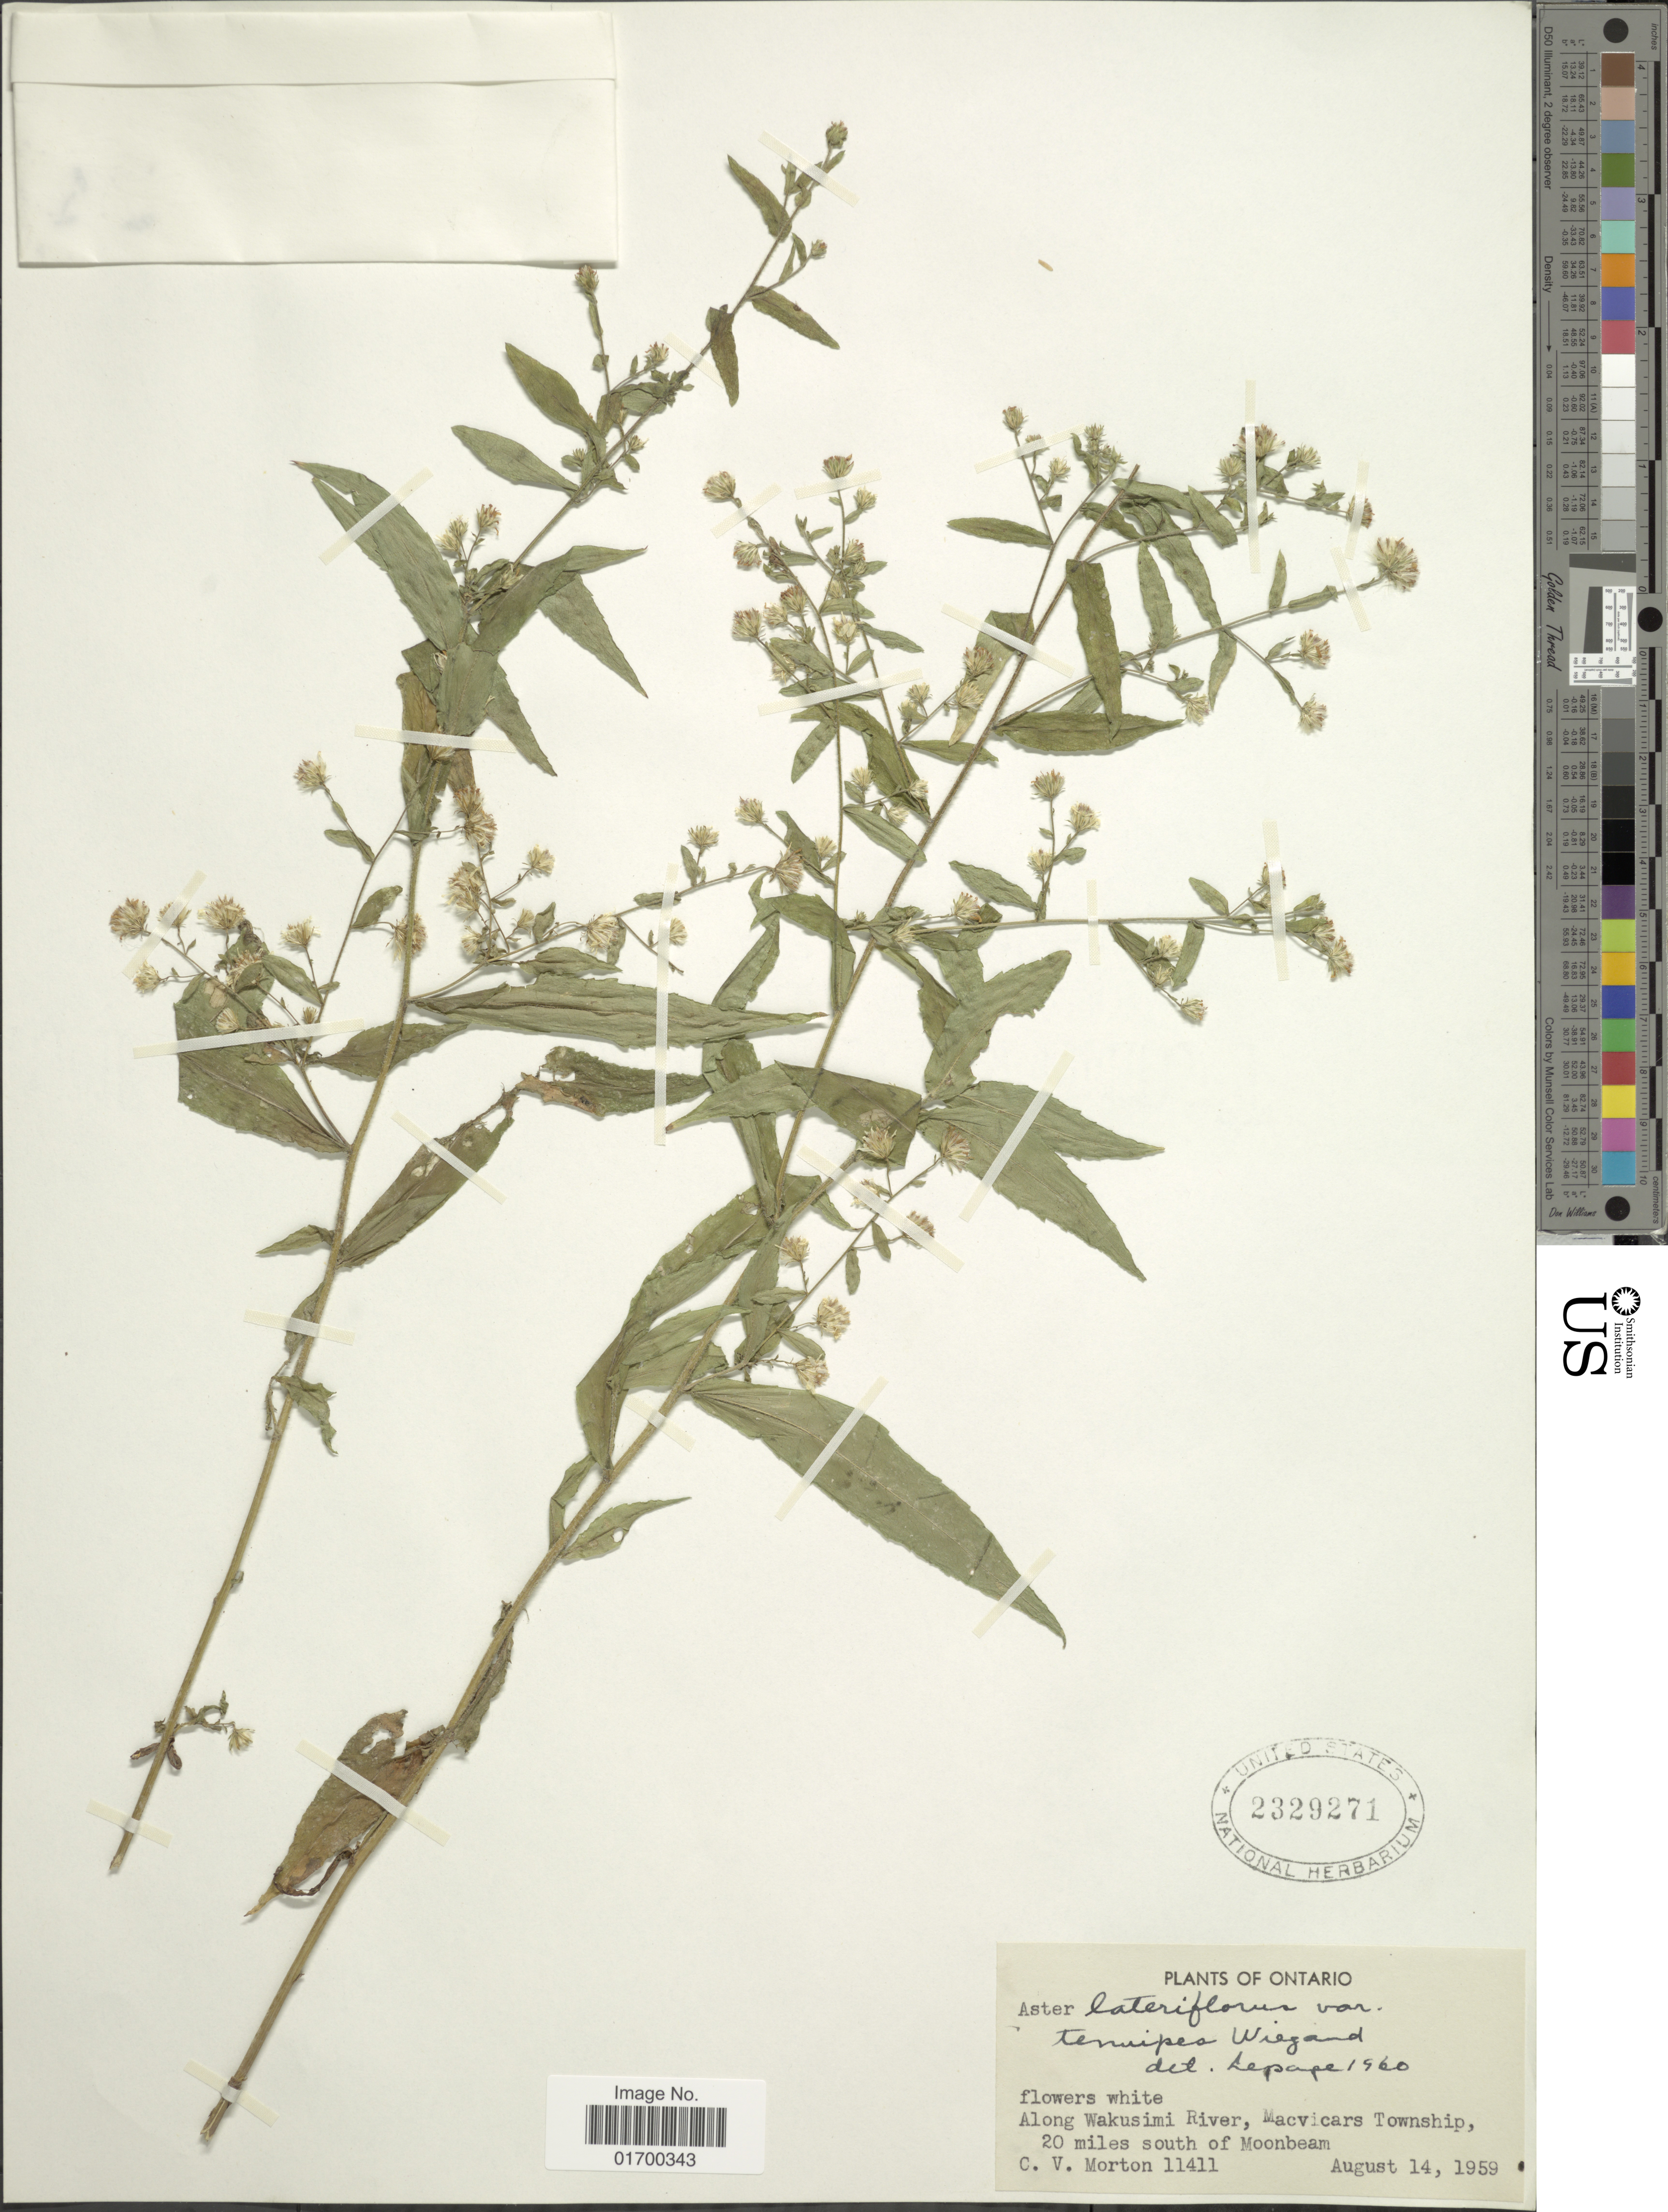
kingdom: Plantae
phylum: Tracheophyta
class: Magnoliopsida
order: Asterales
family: Asteraceae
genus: Symphyotrichum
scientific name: Symphyotrichum lateriflorum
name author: (L.) Á. Löve & D. Löve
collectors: C. V. Morton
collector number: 11411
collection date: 1959-08-14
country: Canada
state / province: Ontario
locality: Along Wakusimi River, Macvicars Township, 20 miles south of Moonbeam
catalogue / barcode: US 2329271